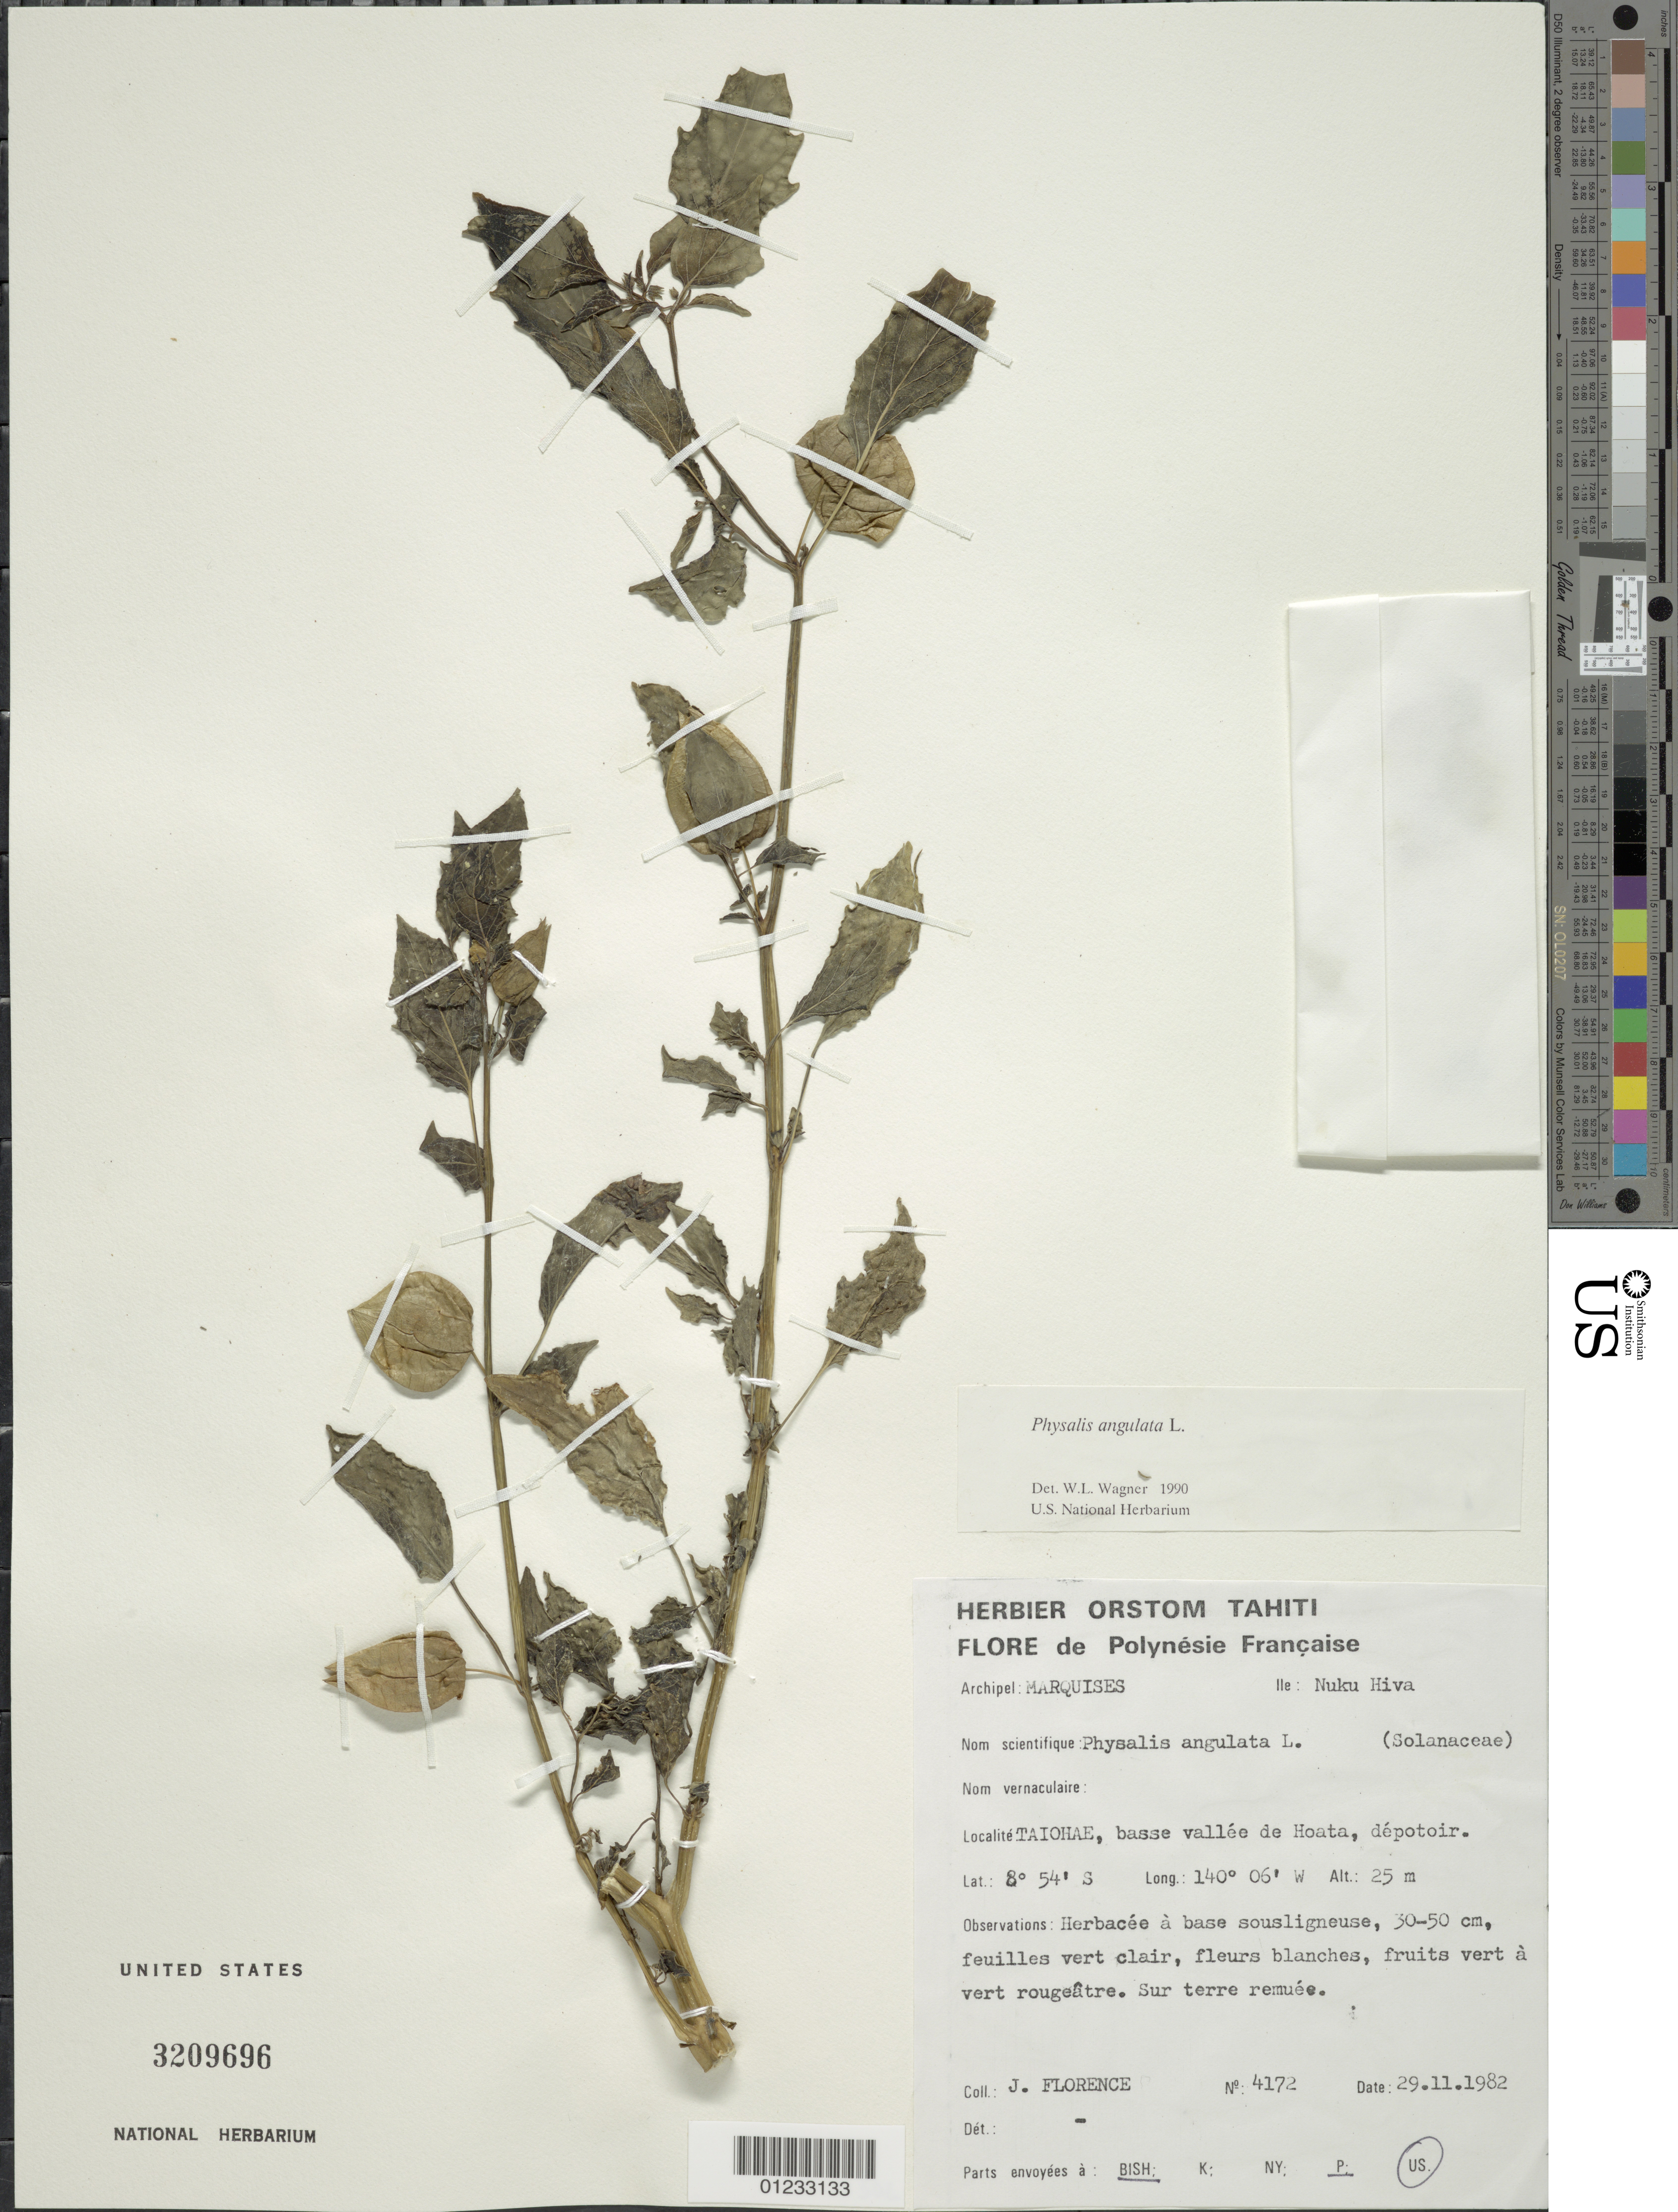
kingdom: Plantae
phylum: Tracheophyta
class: Magnoliopsida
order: Solanales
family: Solanaceae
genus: Physalis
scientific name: Physalis angulata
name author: L.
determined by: Wagner, W. L., (BOT), Smithsonian Institution - National Museum of Natural History (UNITED STATES)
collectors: J. Florence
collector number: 4172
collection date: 1982-11-29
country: French Polynesia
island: Nuku Hiva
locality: Taiohae, basse vallée de Hoata, dépotoir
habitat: Sur terre remuée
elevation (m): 25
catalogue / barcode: US 3209696